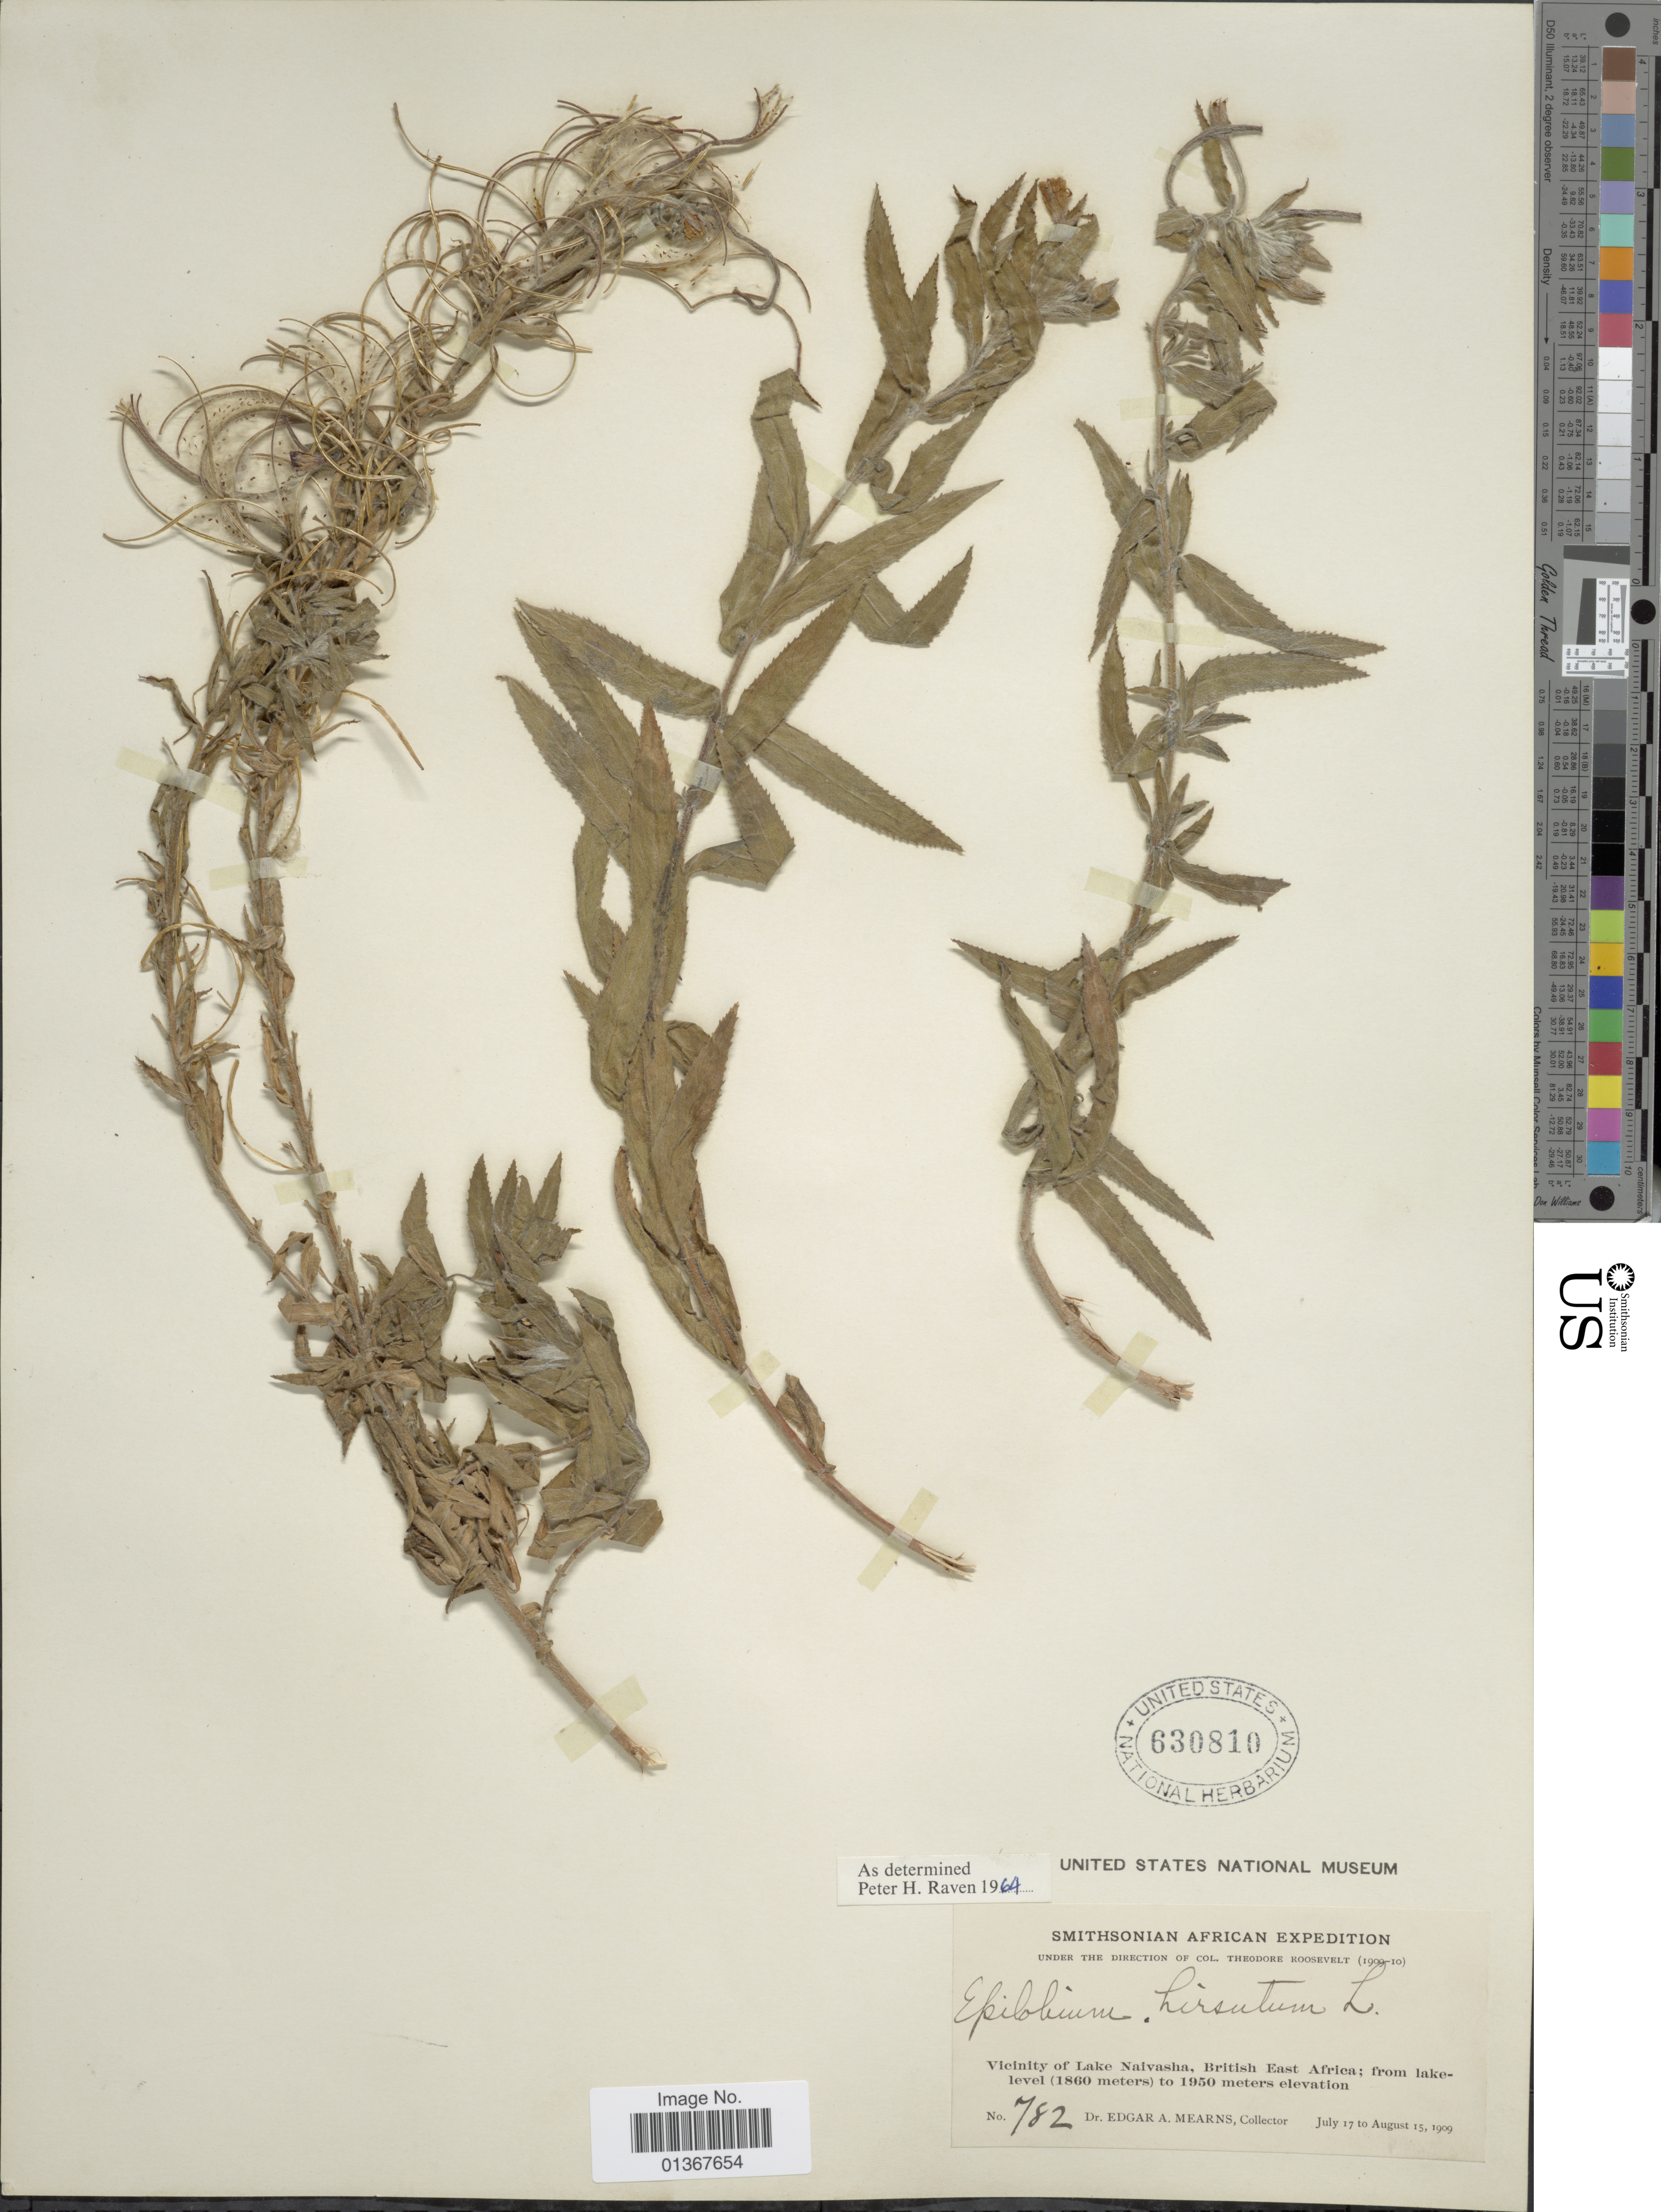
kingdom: Plantae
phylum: Tracheophyta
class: Magnoliopsida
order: Myrtales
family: Onagraceae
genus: Epilobium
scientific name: Epilobium hirsutum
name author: L.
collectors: E. A. Mearns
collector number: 782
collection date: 1909-07-17/1909-08-15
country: Kenya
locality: Vicinity of Lake Naivasha, British East Africa.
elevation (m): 1860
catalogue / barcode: US 630810